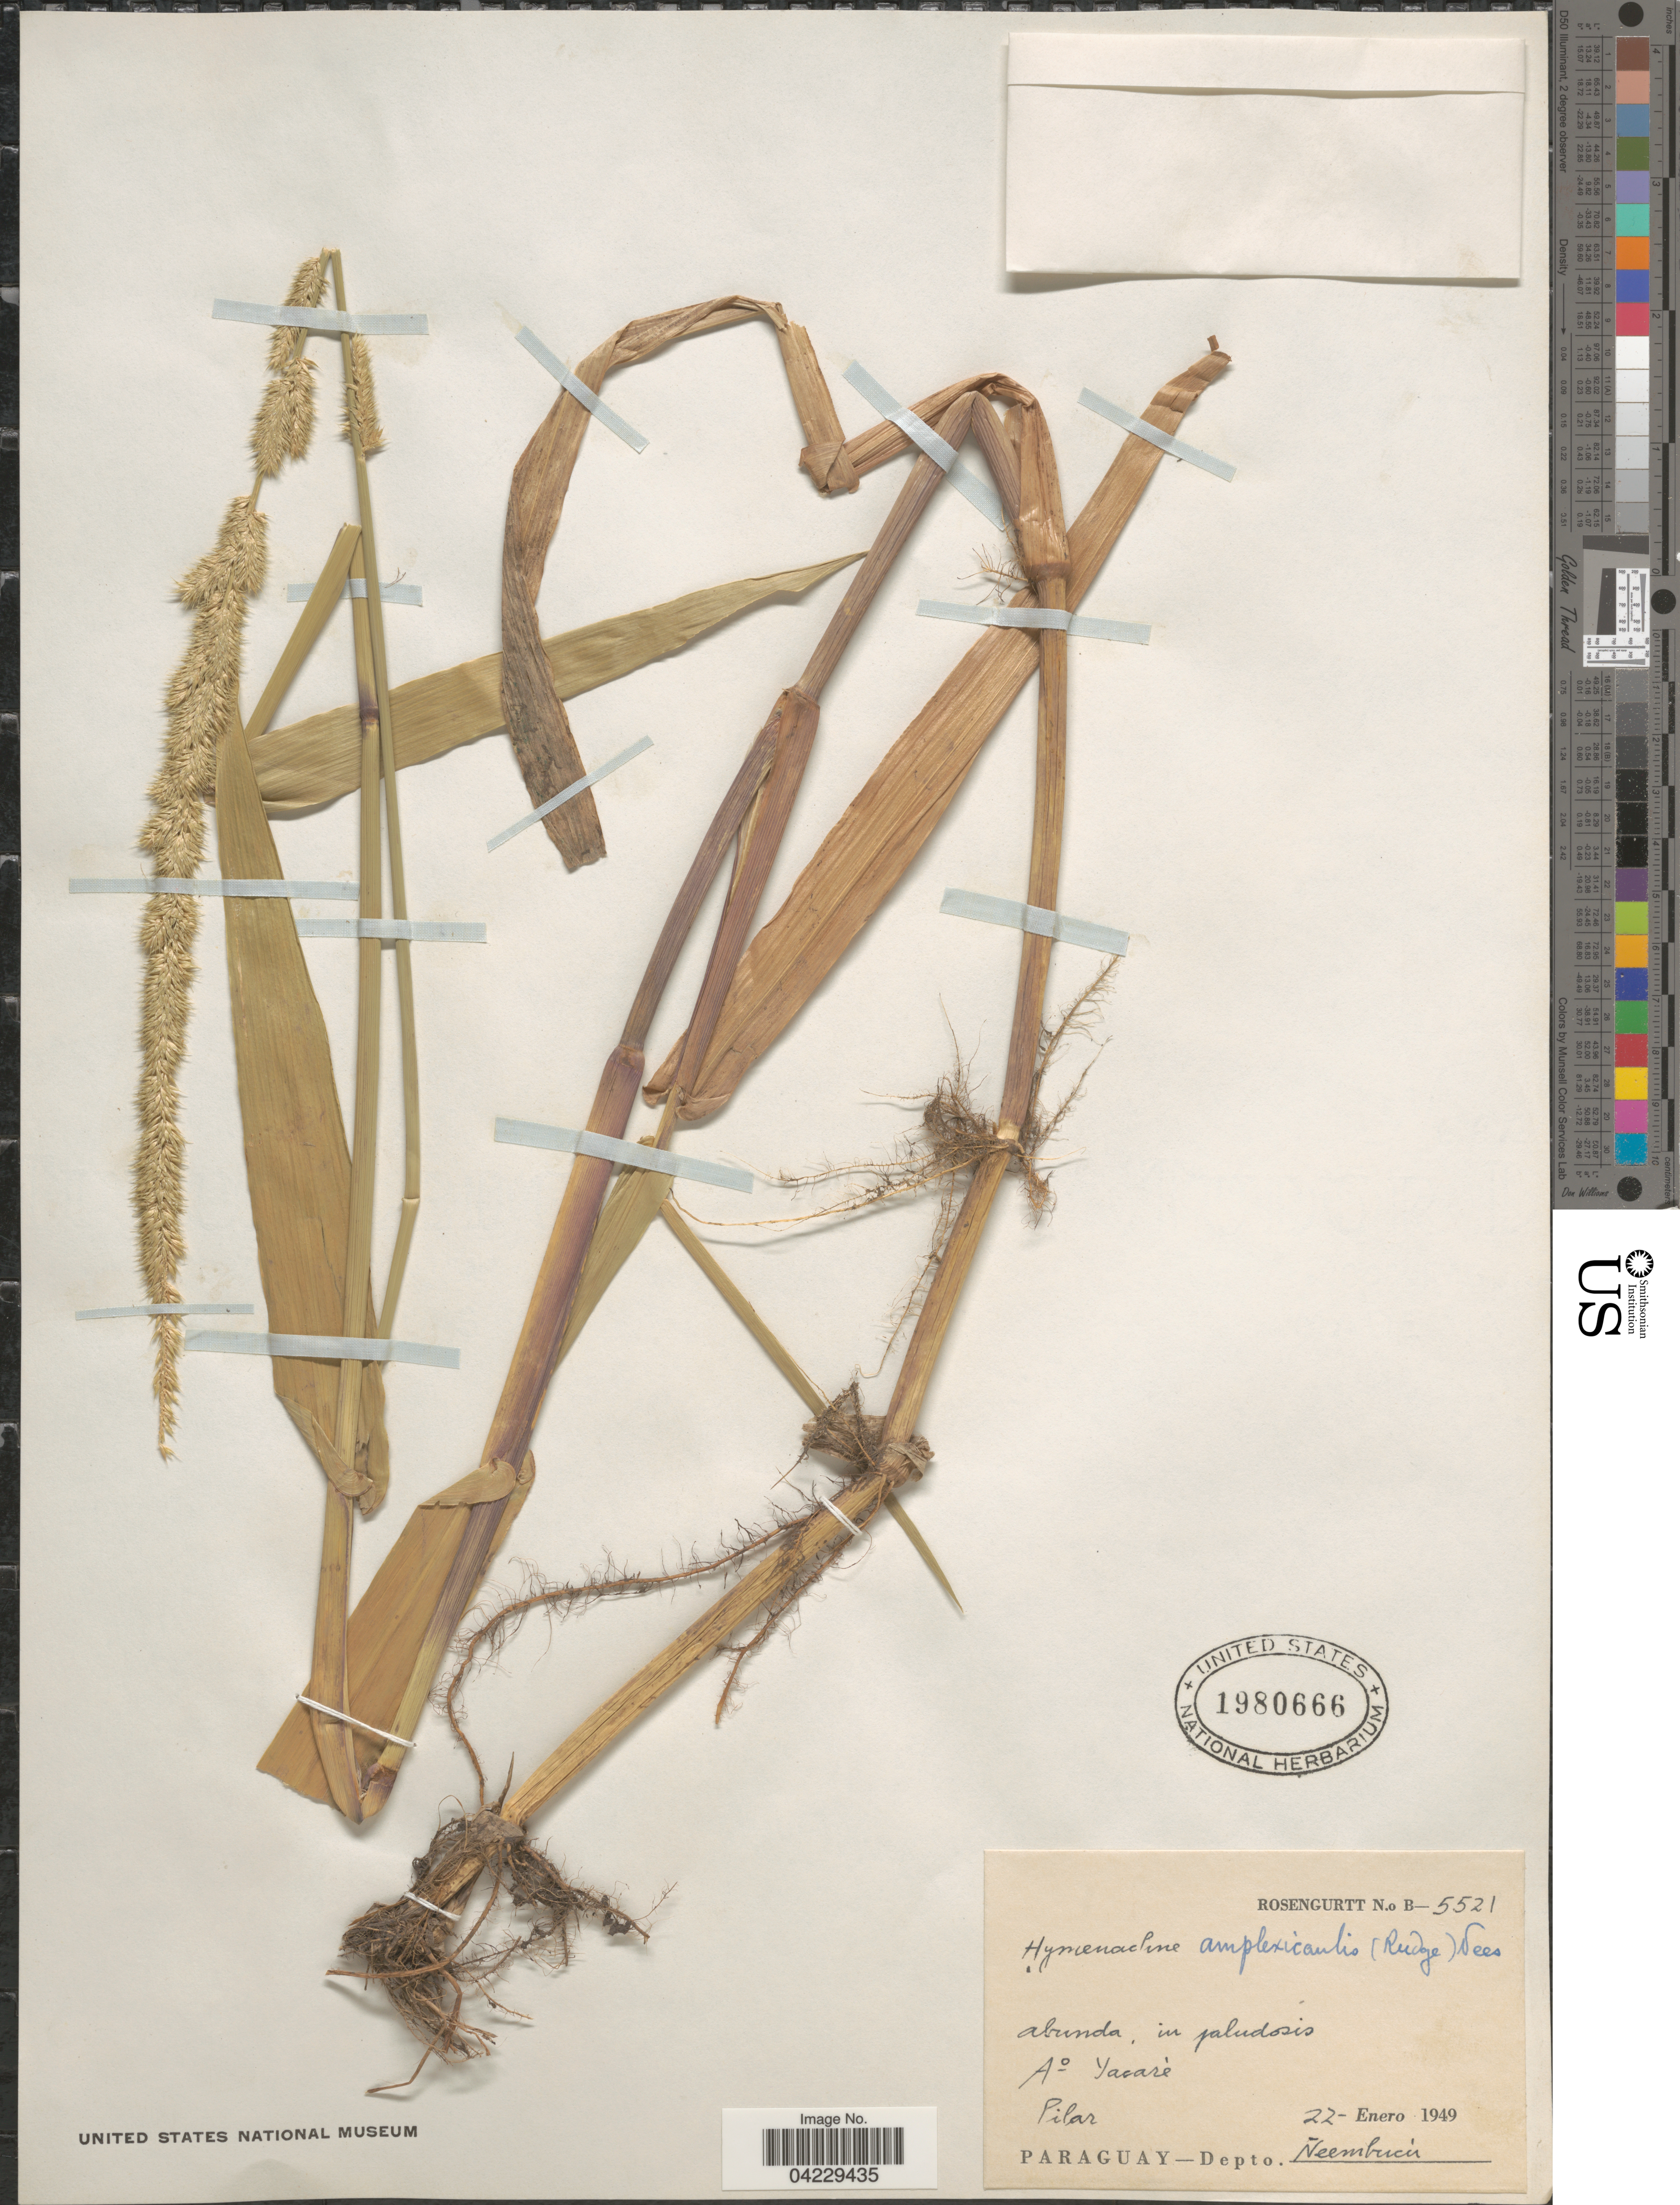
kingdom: Plantae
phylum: Tracheophyta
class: Liliopsida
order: Poales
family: Poaceae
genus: Hymenachne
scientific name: Hymenachne amplexicaulis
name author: (Rudge) Nees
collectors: Rosengurtt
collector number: B-5521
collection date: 1949-01-22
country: Paraguay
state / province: Neembucu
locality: Abunda, in paludosis. A° Yacarè. Pilar. Depto. Neembucù.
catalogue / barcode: US 1980666